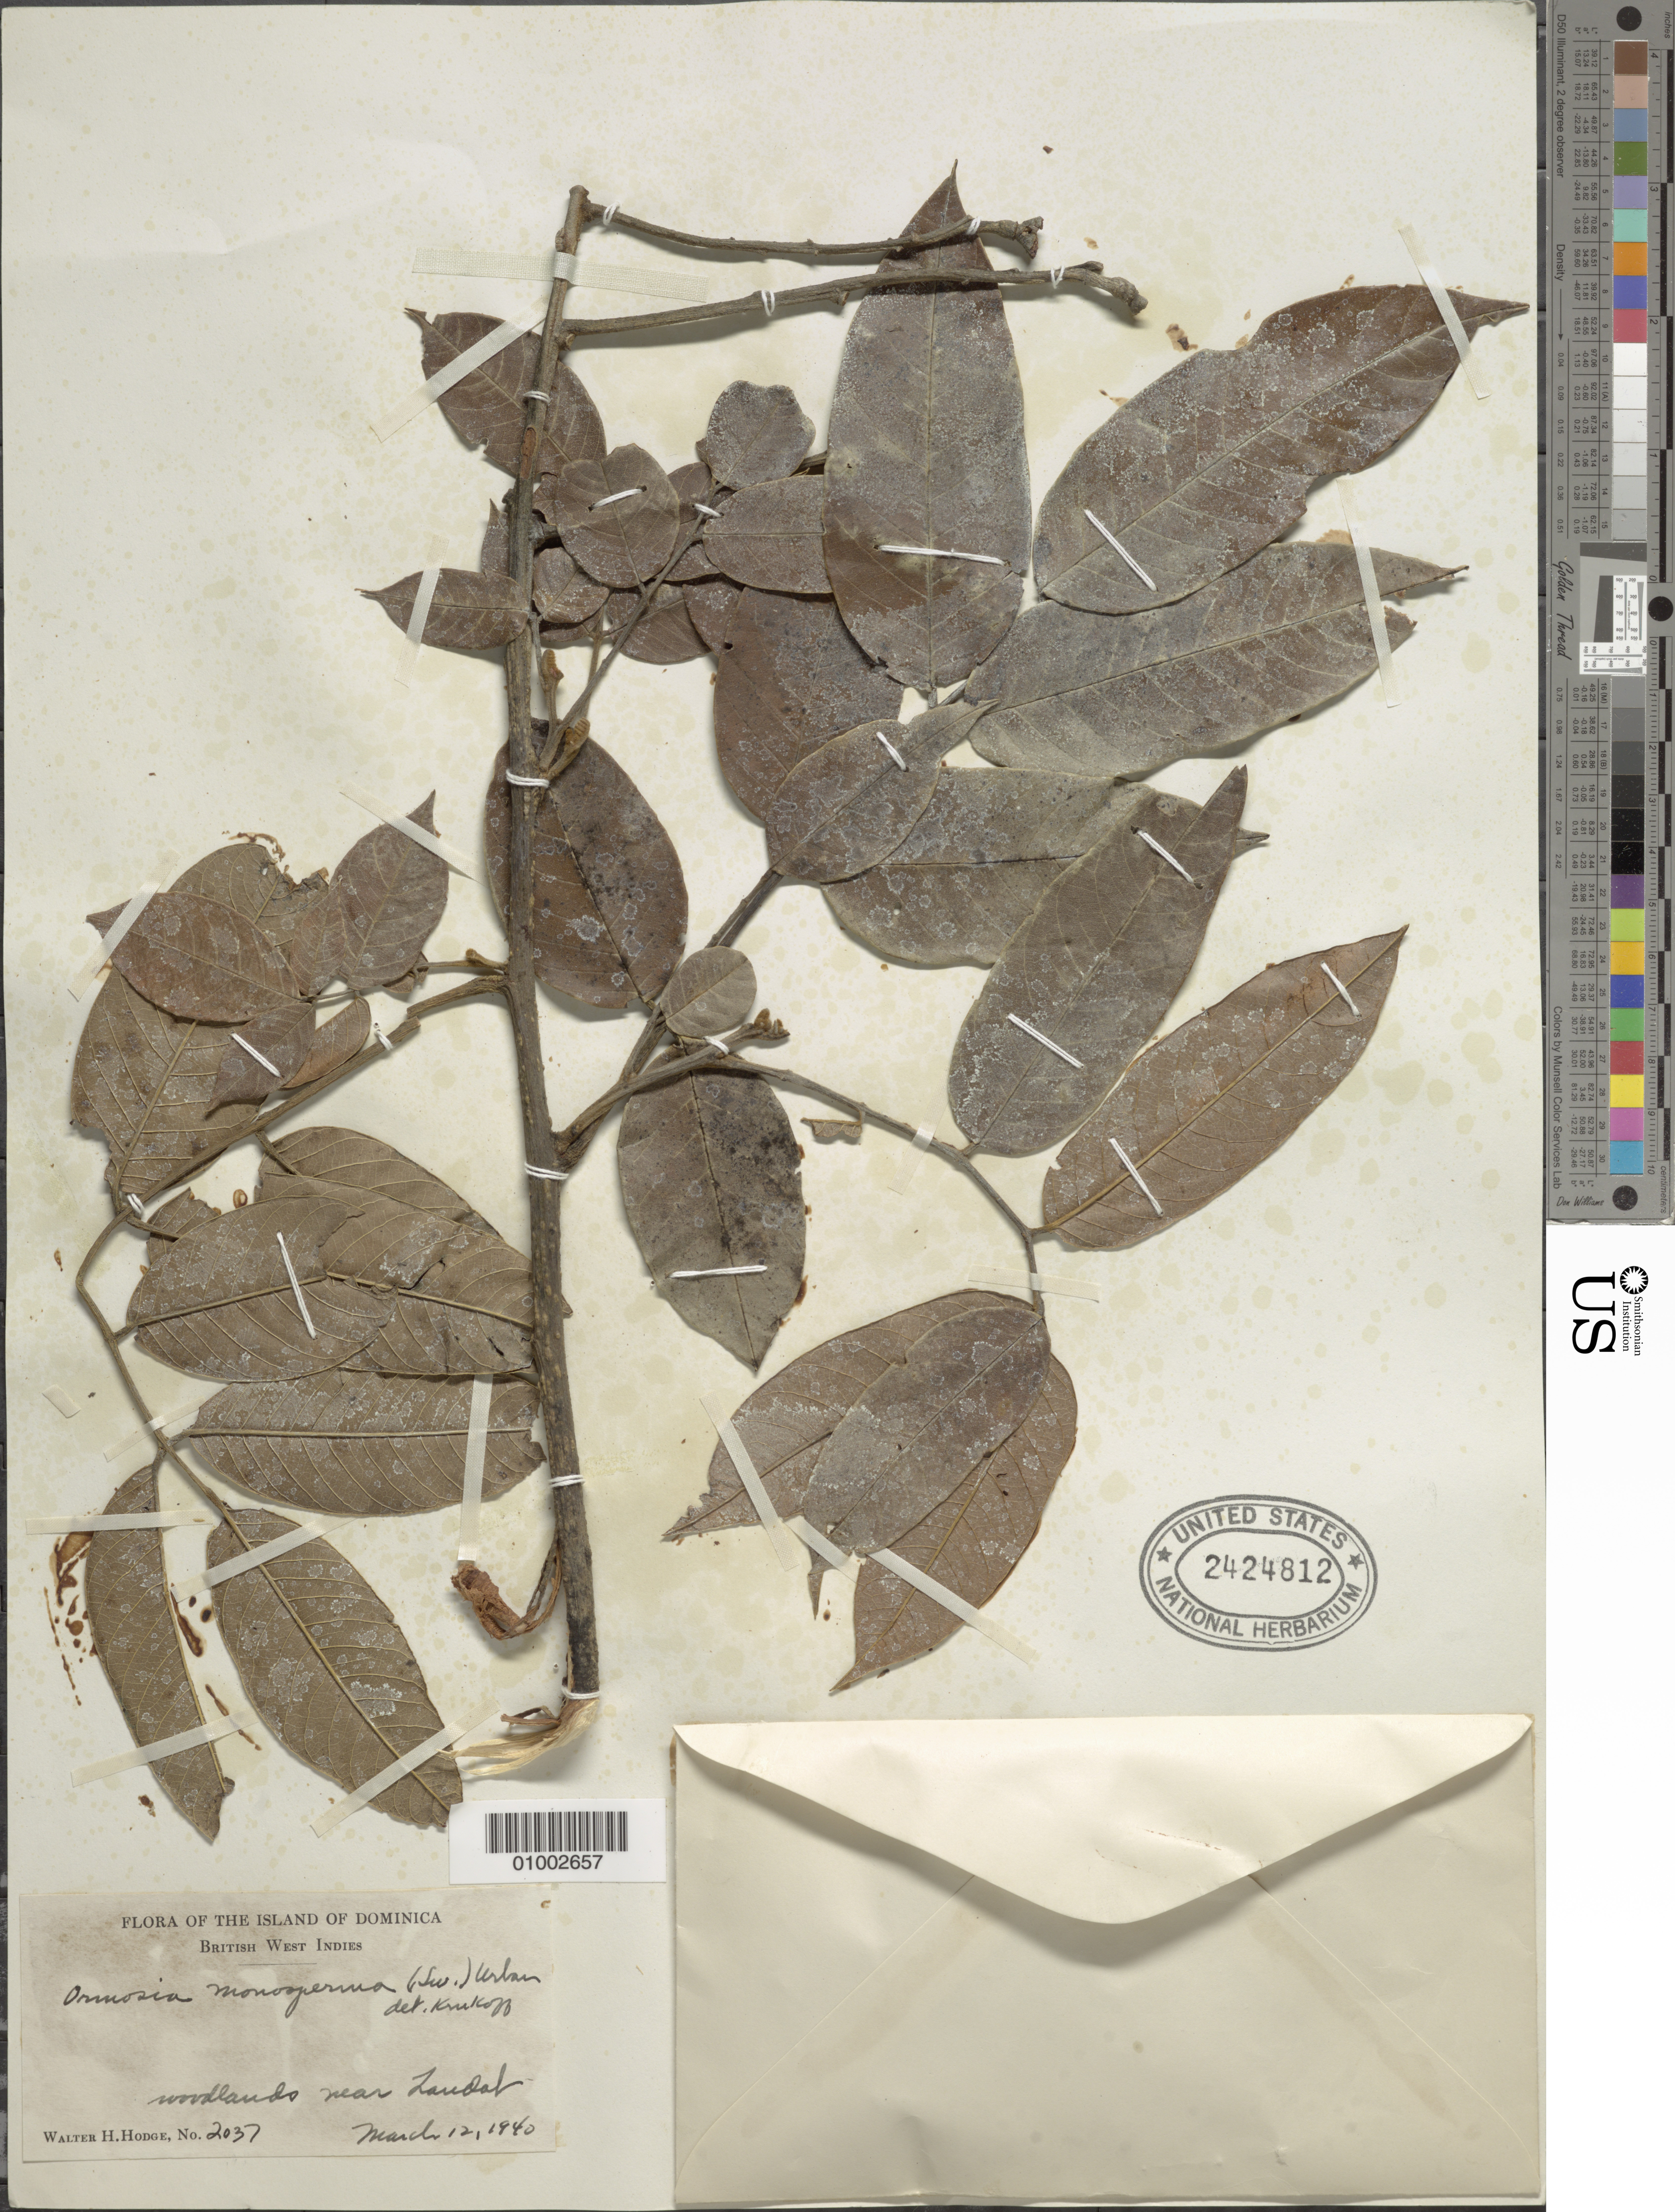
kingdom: Plantae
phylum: Tracheophyta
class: Magnoliopsida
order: Fabales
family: Fabaceae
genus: Ormosia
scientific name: Ormosia monosperma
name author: (Sw.) Urb.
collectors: W. Hodge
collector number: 2037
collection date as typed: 12 Mar 1940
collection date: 1940-03-12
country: Dominica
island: Dominica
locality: Woodlands near Laudat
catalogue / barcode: US 2424812